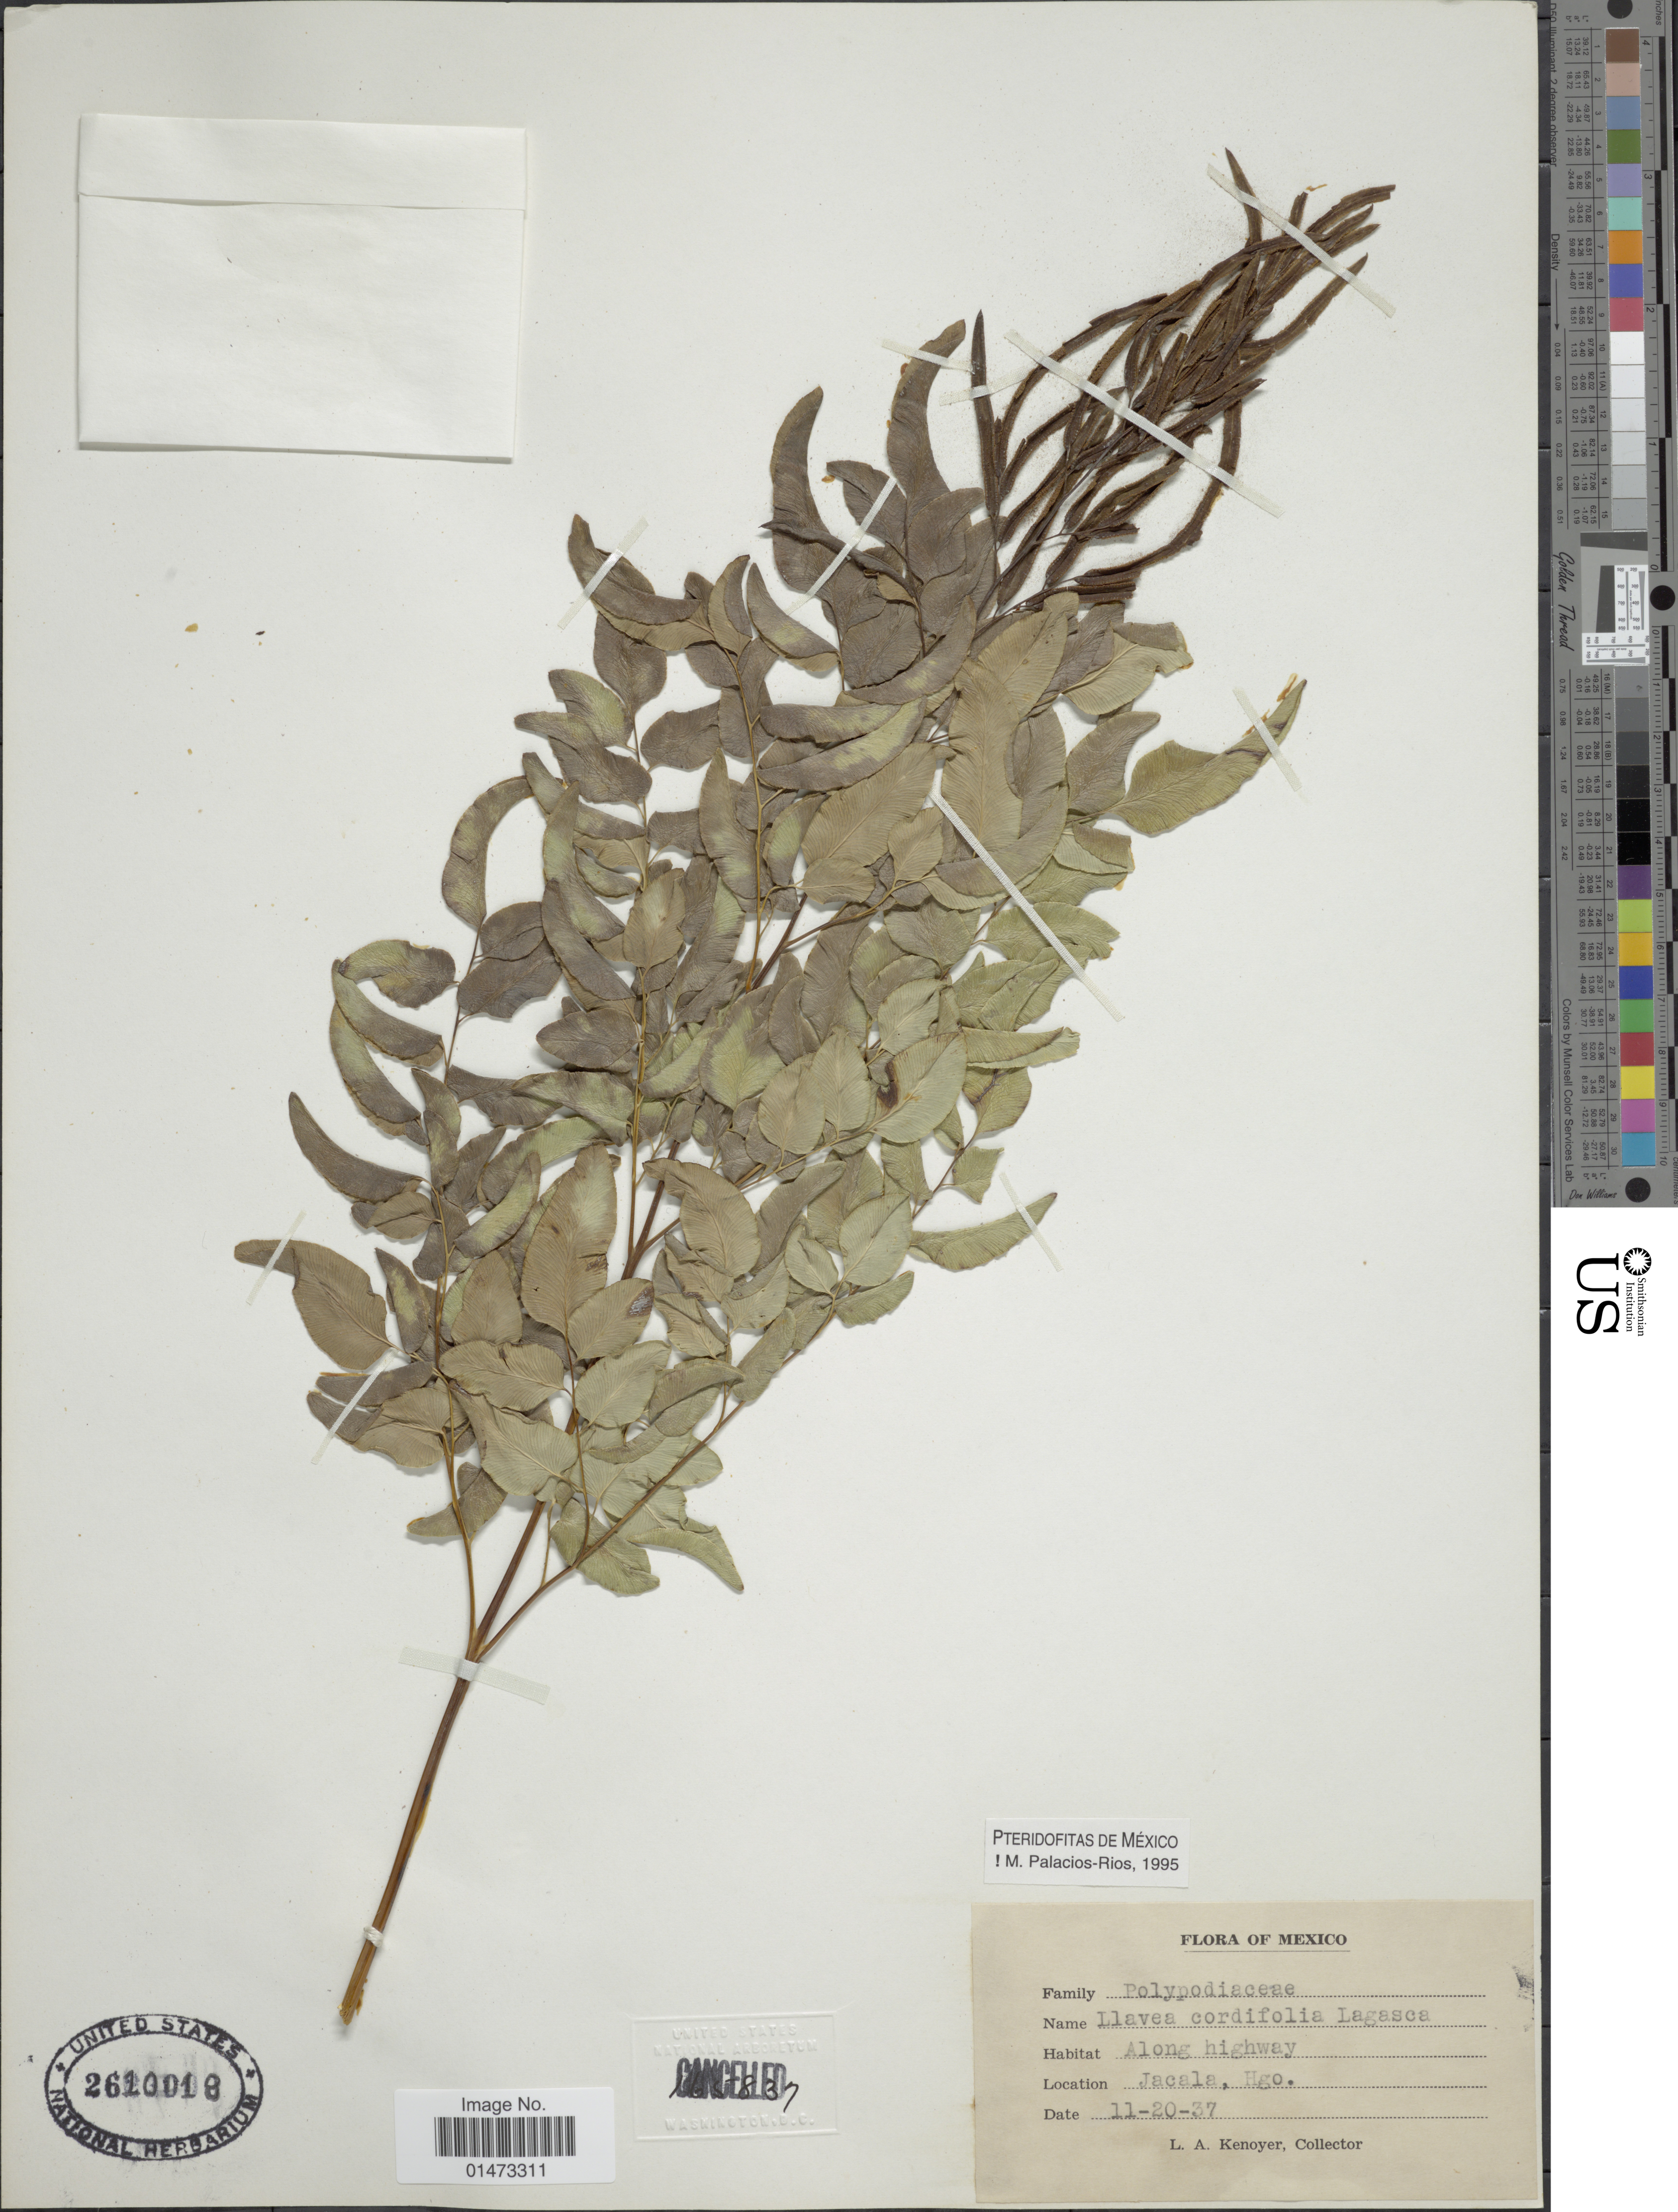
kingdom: Plantae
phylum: Tracheophyta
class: Polypodiopsida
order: Polypodiales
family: Pteridaceae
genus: Llavea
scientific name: Llavea cordifolia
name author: Lag.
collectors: L. A. Kenoyer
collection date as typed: Transcribed d/m/y: 20/11/37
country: Mexico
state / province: Hidalgo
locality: Along highway, Jacala.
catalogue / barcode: US 2610018